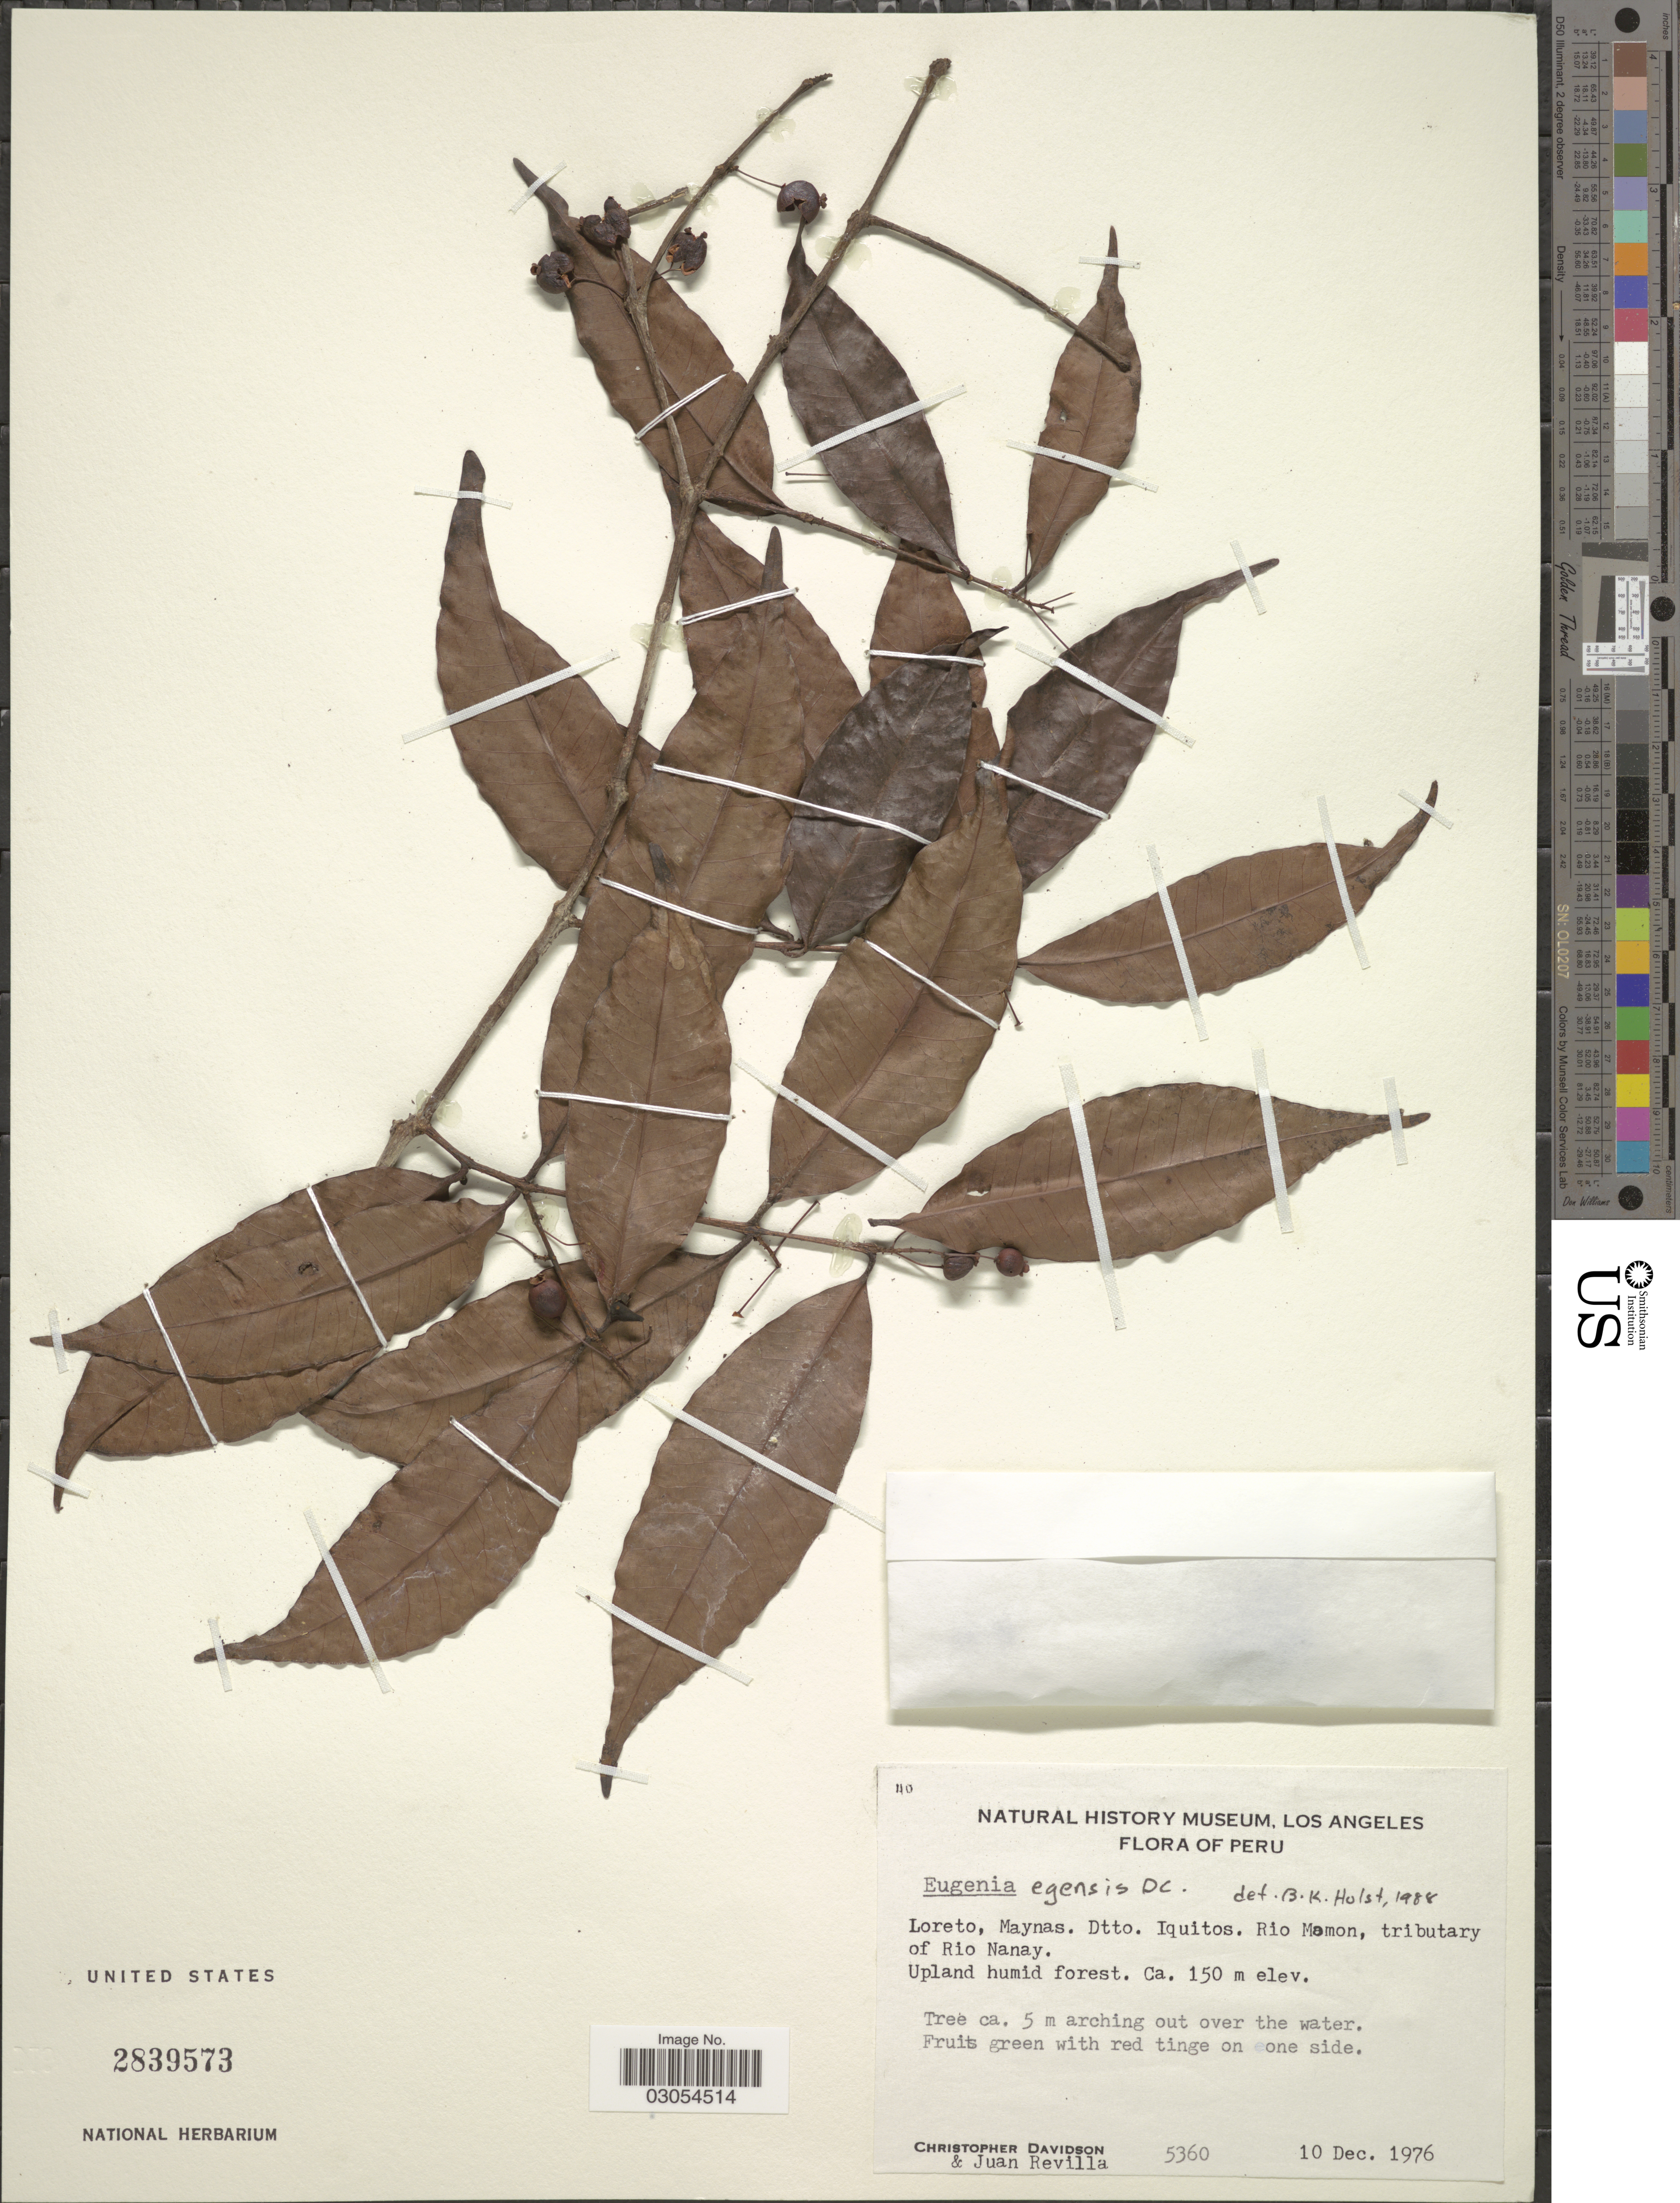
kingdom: Plantae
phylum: Tracheophyta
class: Magnoliopsida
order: Myrtales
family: Myrtaceae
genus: Eugenia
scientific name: Eugenia egensis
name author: DC.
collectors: C. Davidson & J. Revilla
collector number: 5360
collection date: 1976-12-10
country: Peru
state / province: Loreto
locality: Maynas. Dtto. Iquitos. Rio Momon, tributary of Rio Nanay.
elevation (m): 150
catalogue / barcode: US 2839573